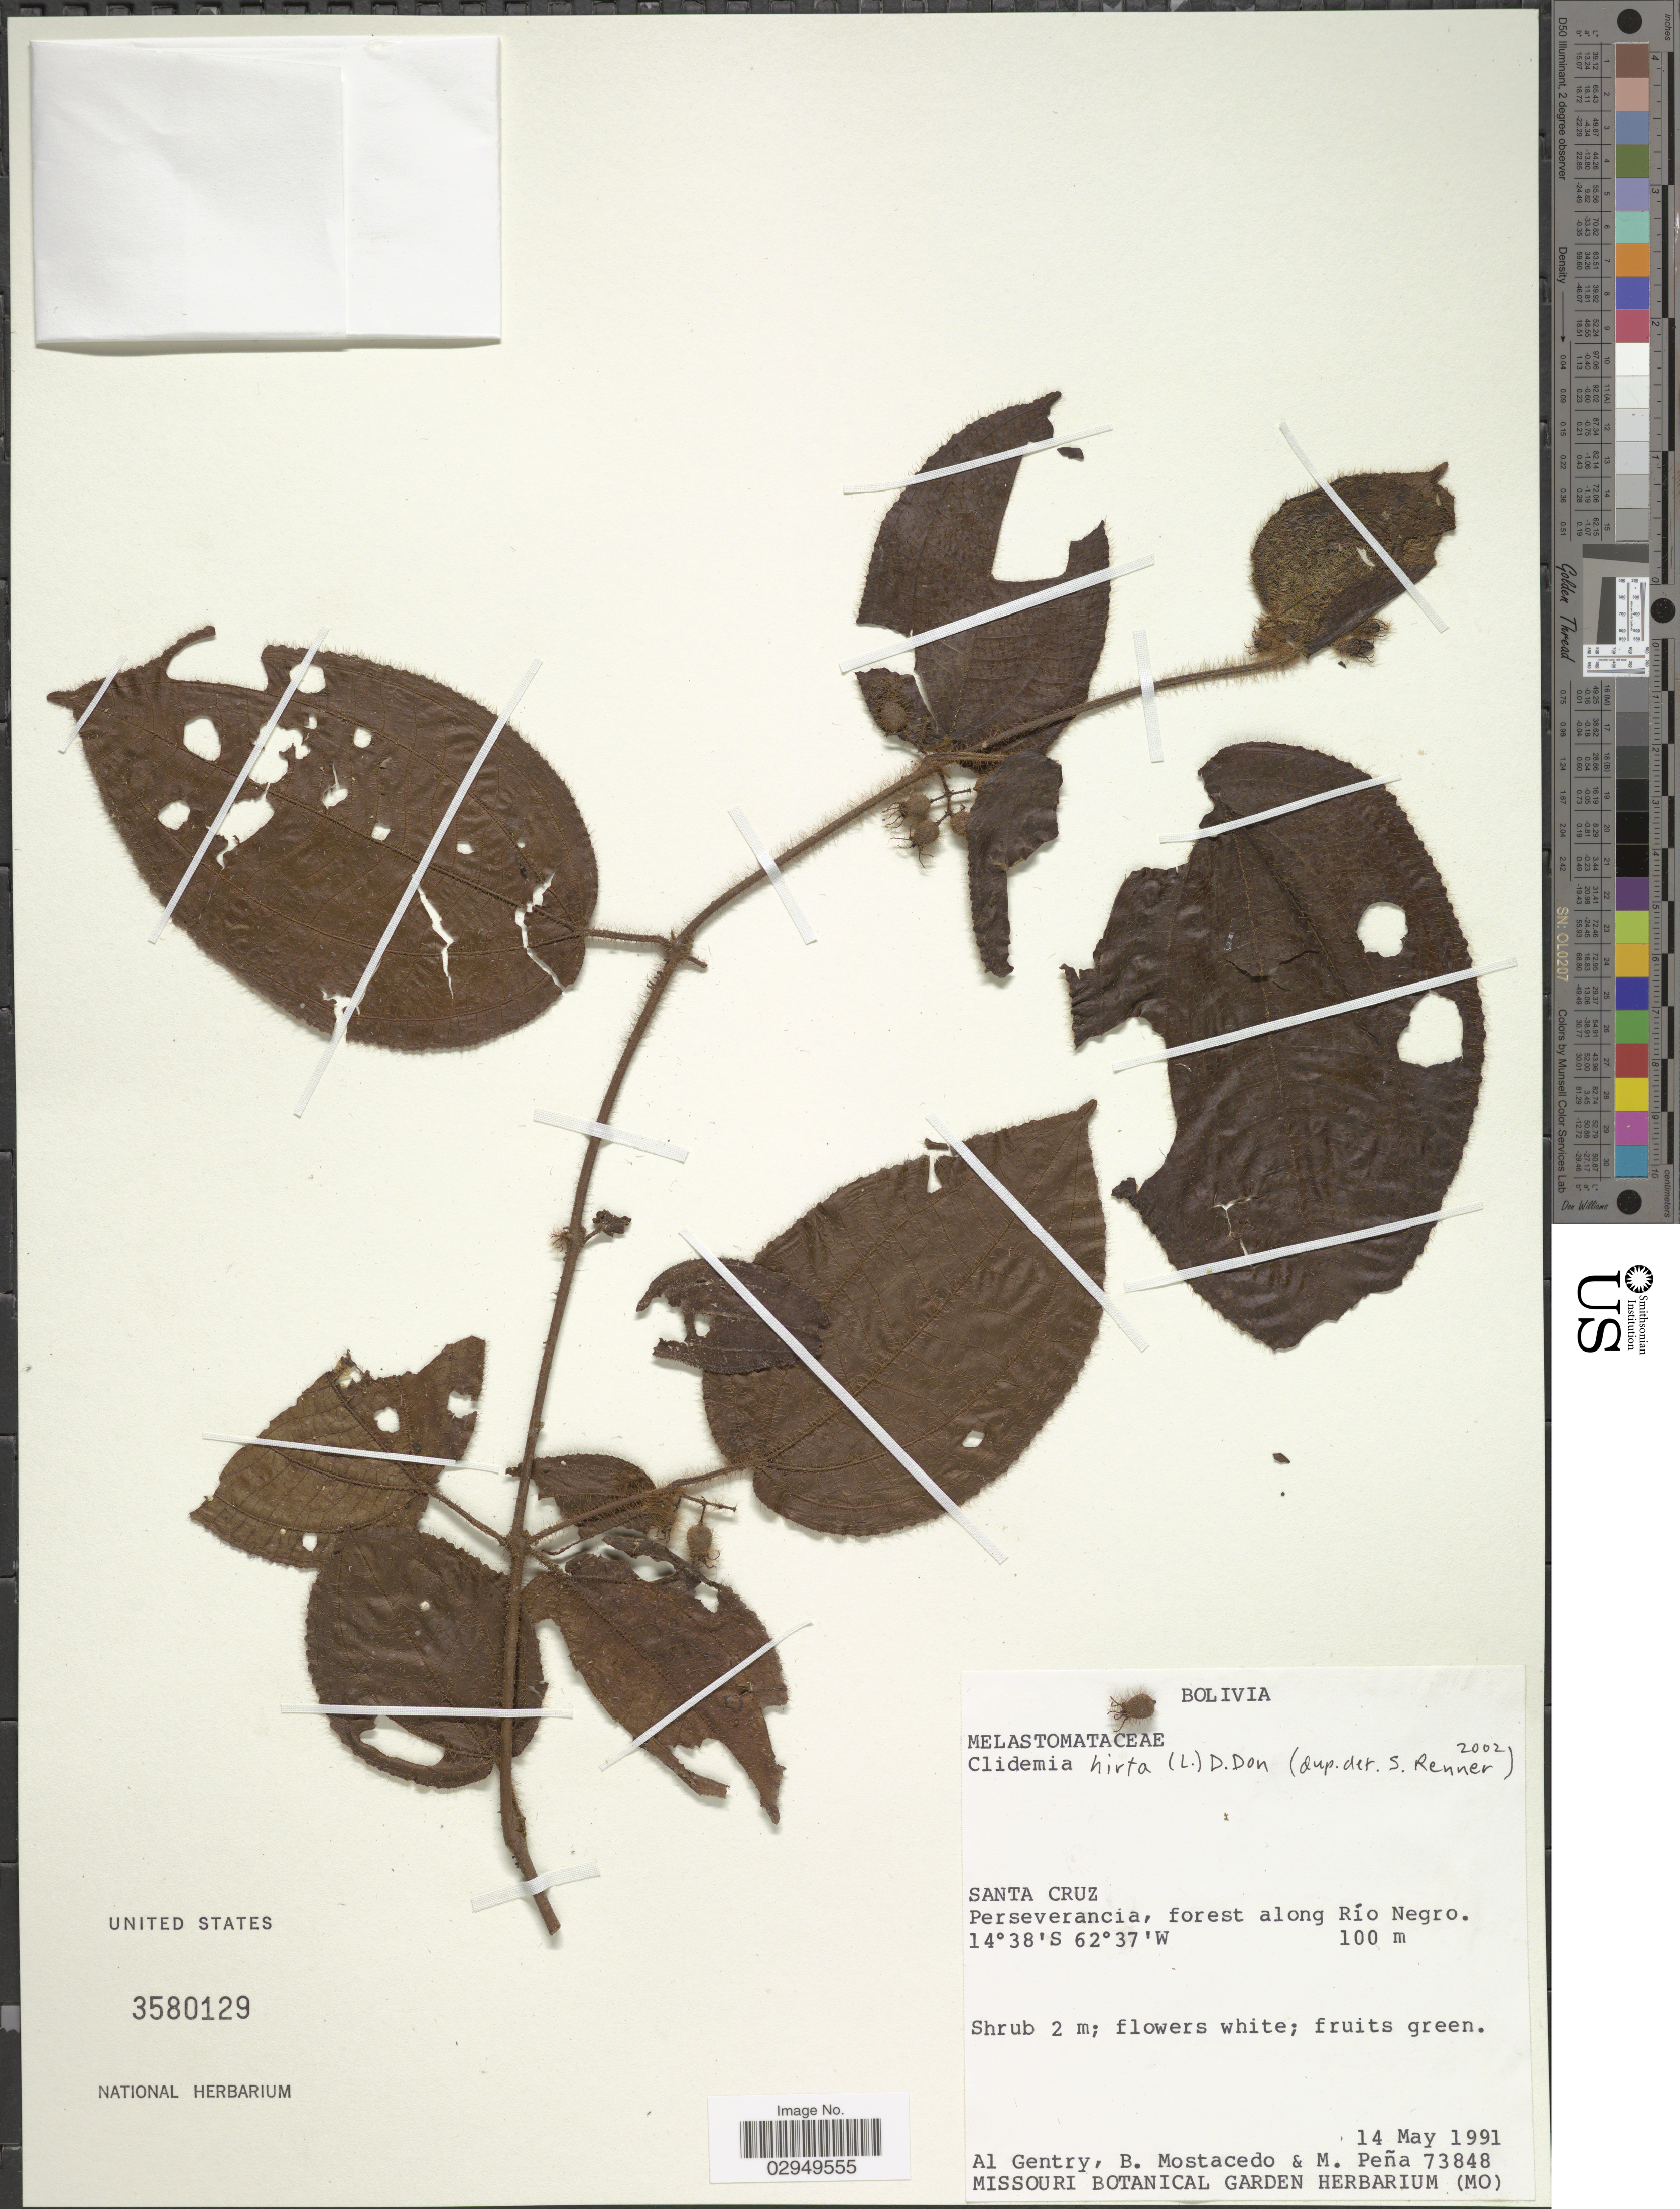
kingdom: Plantae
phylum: Tracheophyta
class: Magnoliopsida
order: Myrtales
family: Melastomataceae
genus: Clidemia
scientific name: Clidemia hirta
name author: (L.) D. Don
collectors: A. H. Gentry, B. Mostacedo & M. Peña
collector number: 73848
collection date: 1991-05-14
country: Bolivia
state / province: Santa Cruz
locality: Perseverancia, forest along Río Negro.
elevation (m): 100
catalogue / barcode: US 3580129